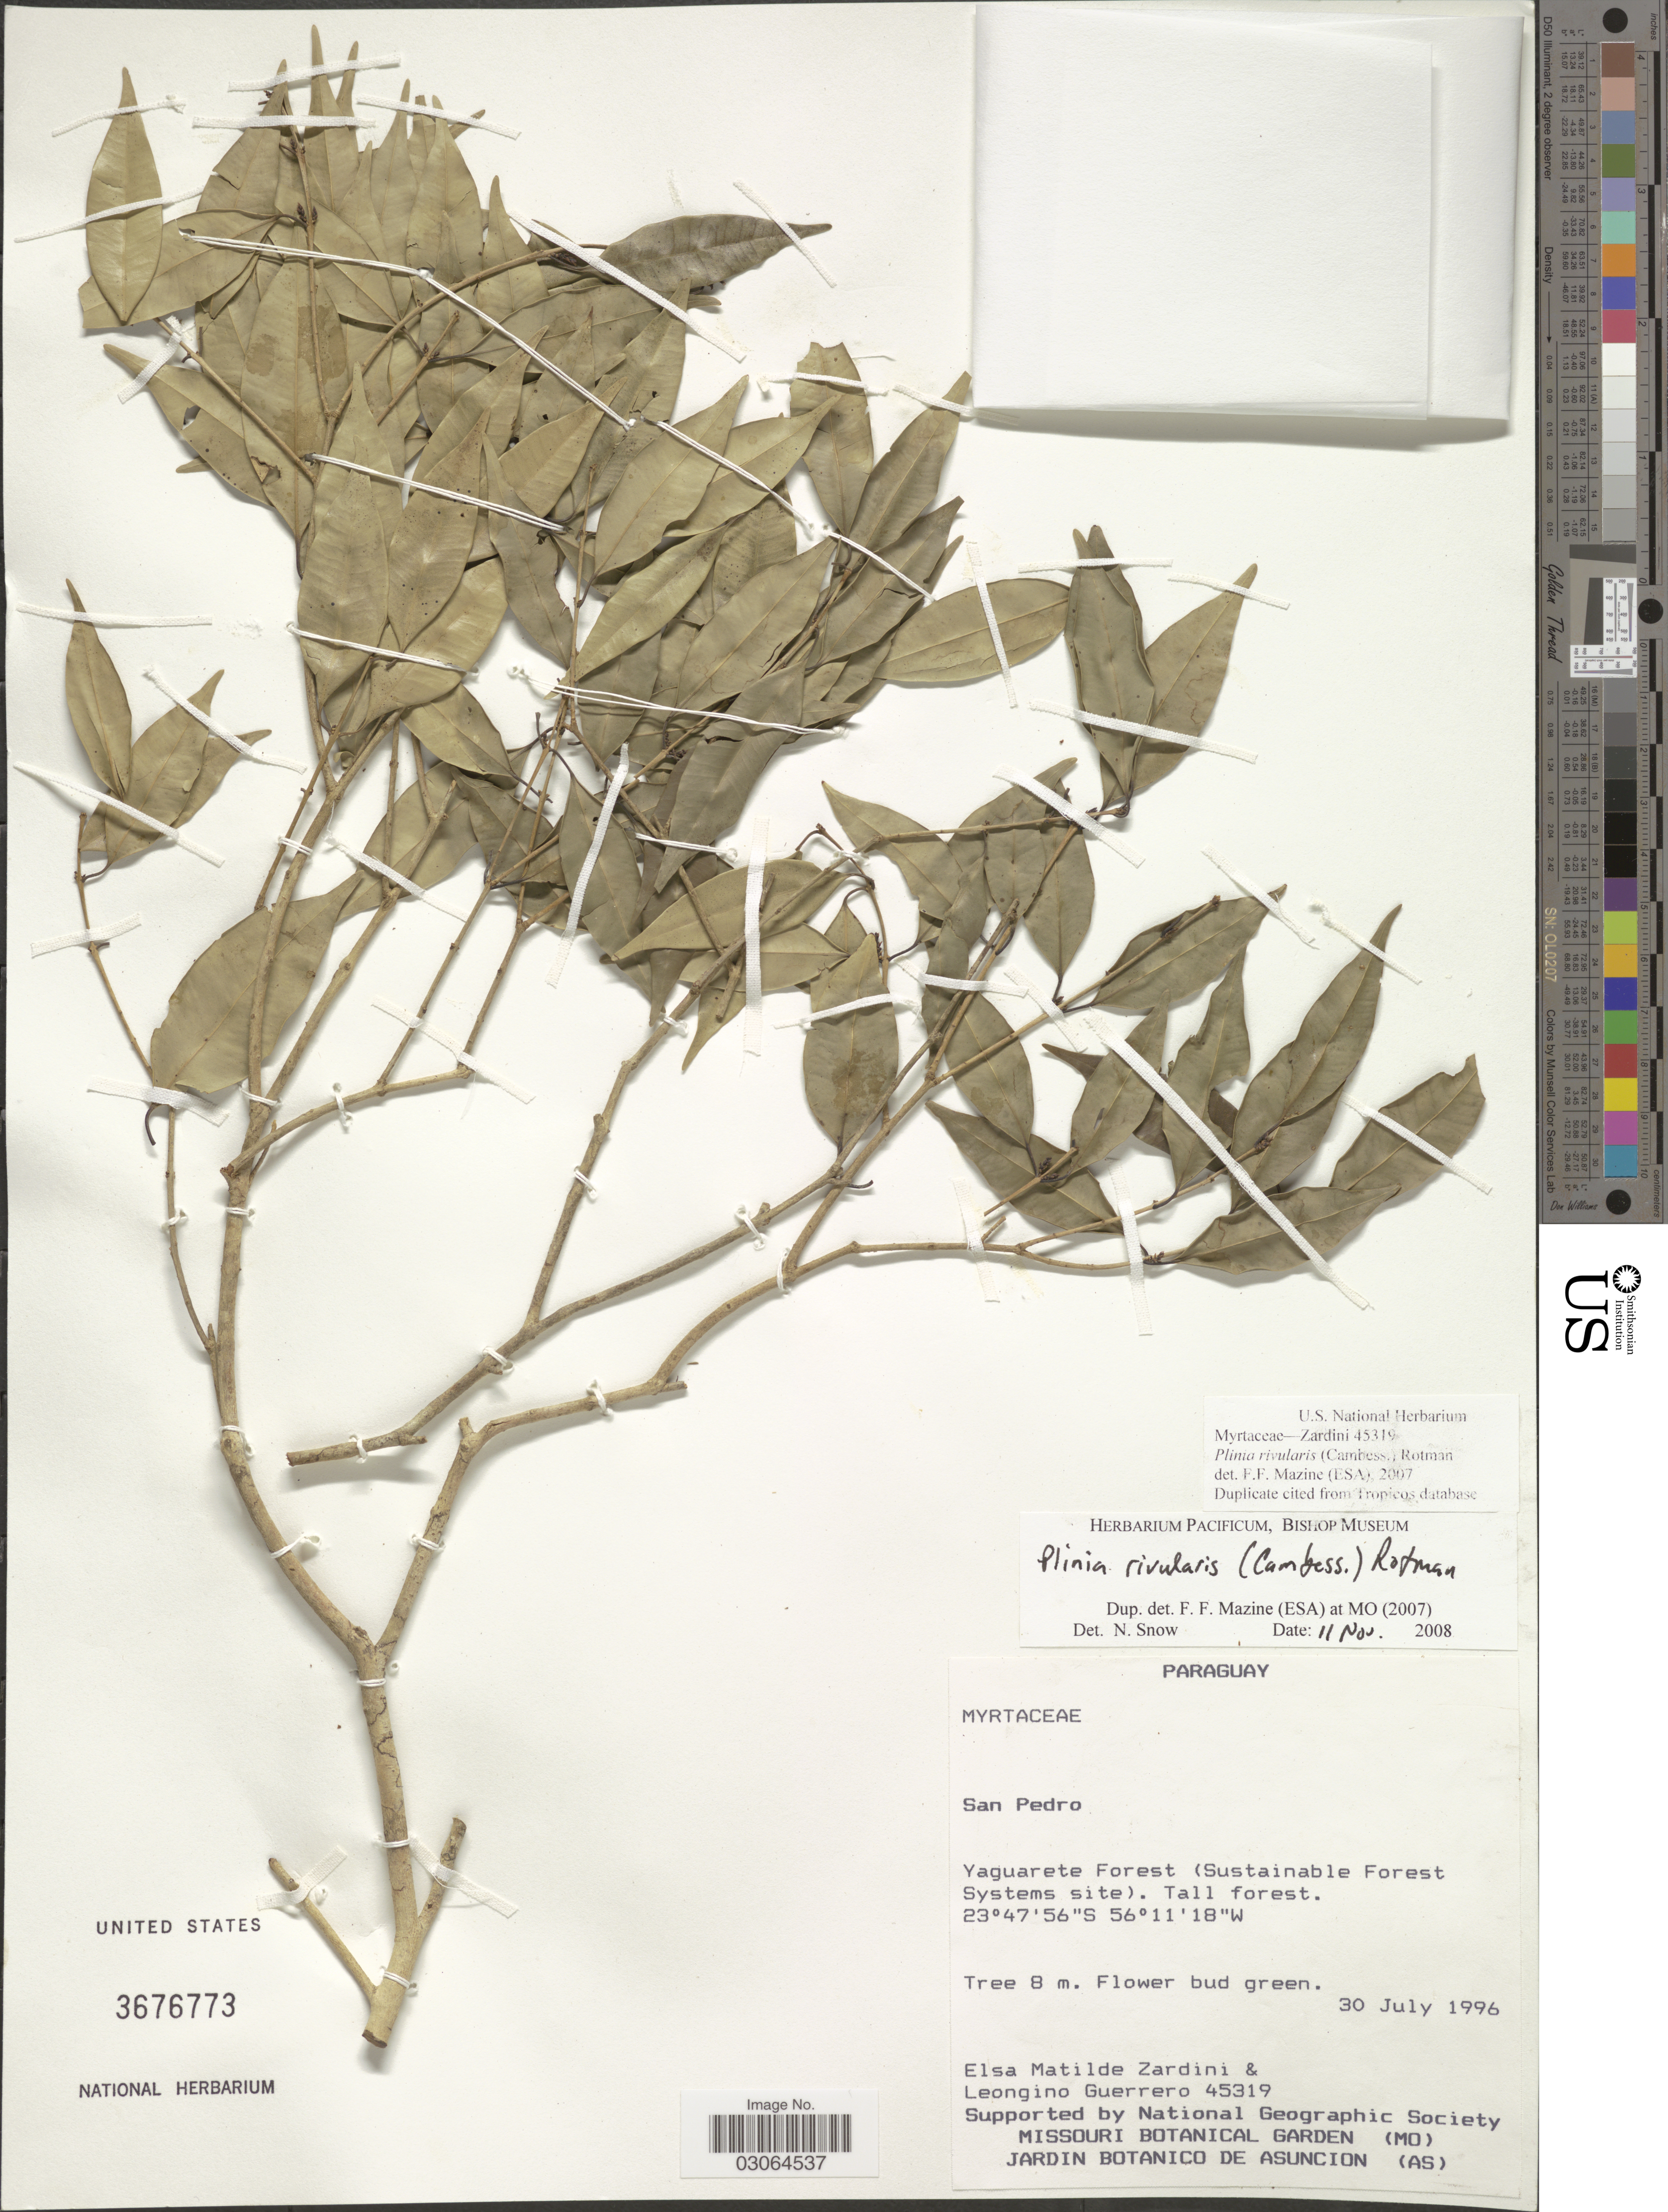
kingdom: Plantae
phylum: Tracheophyta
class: Magnoliopsida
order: Myrtales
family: Myrtaceae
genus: Plinia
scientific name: Plinia rivularis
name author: (Cambess.) Rotman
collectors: E. M. Zardini & L. Guerrero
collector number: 45319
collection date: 1996-07-30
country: Paraguay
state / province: San Pedro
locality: Yaguarete forest (Sustainable Forest Systems Site).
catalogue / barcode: US 3676773